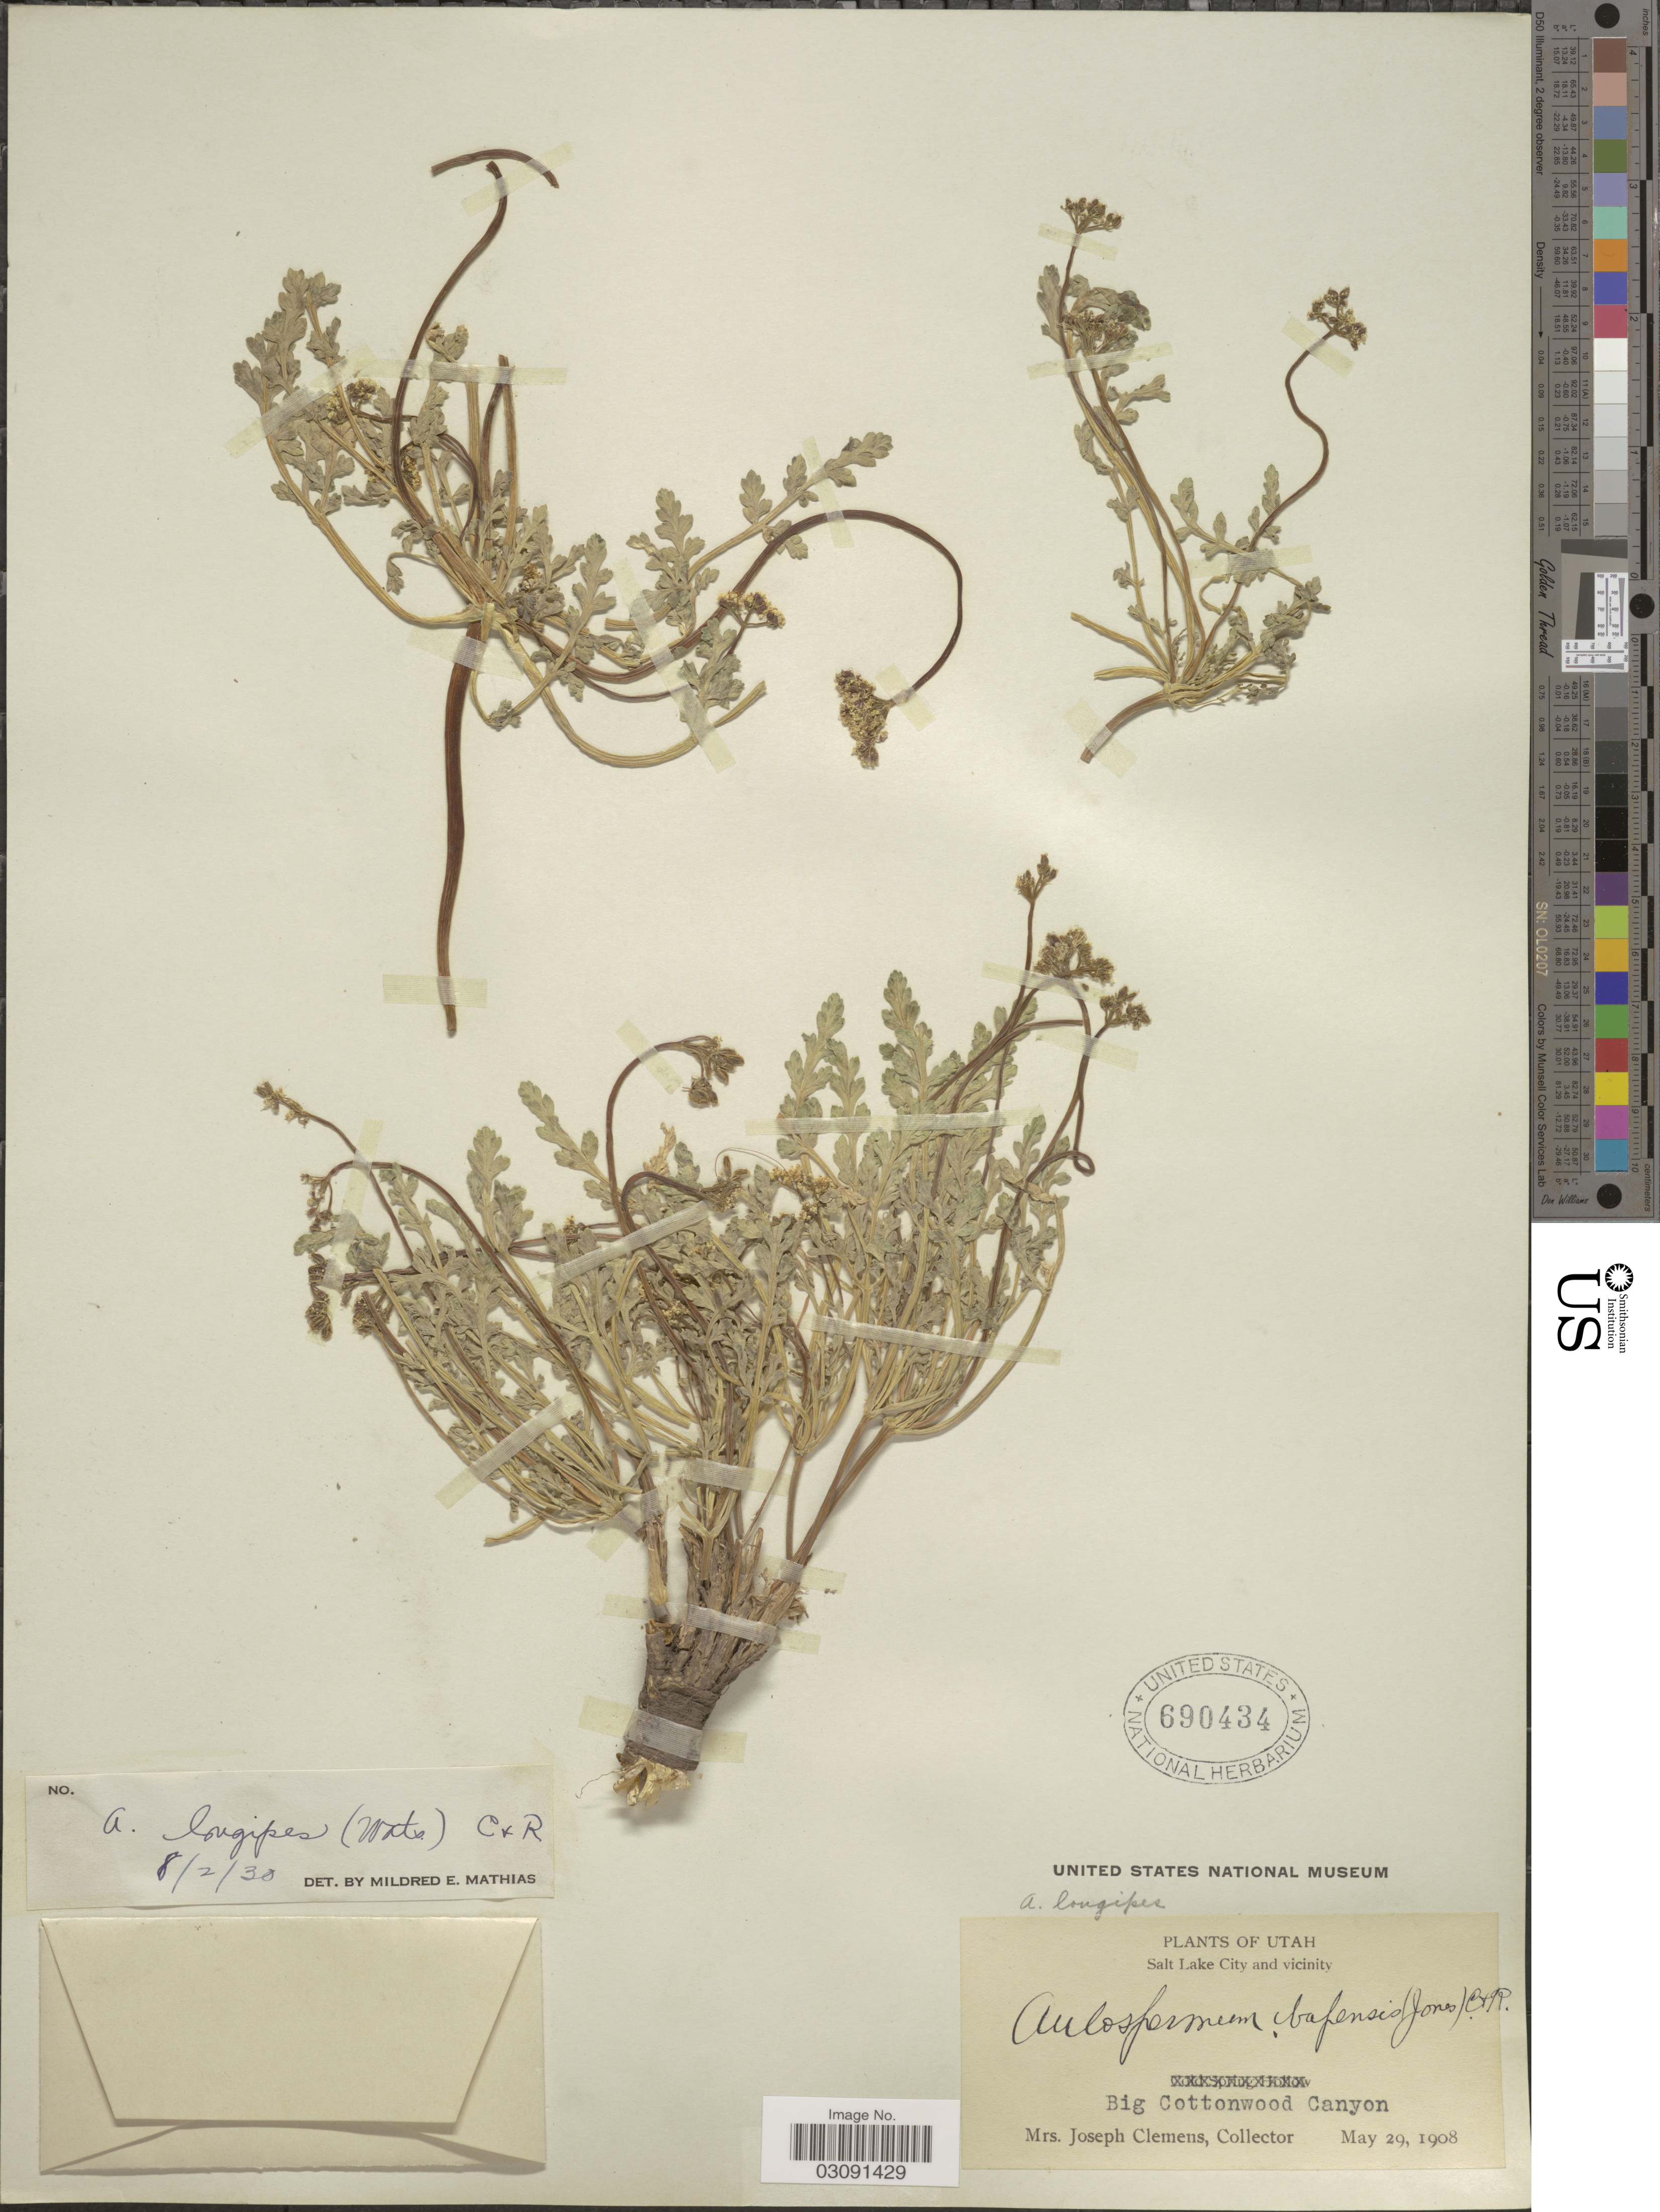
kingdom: Plantae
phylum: Tracheophyta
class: Magnoliopsida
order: Apiales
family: Apiaceae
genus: Cymopterus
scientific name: Cymopterus longipes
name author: S. Watson in C. King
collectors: M. S. Clemens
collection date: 1908-05-29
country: United States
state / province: Utah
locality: Salt Lake City and vicinity. Big Cottonwood Canyon.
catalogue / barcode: US 690434